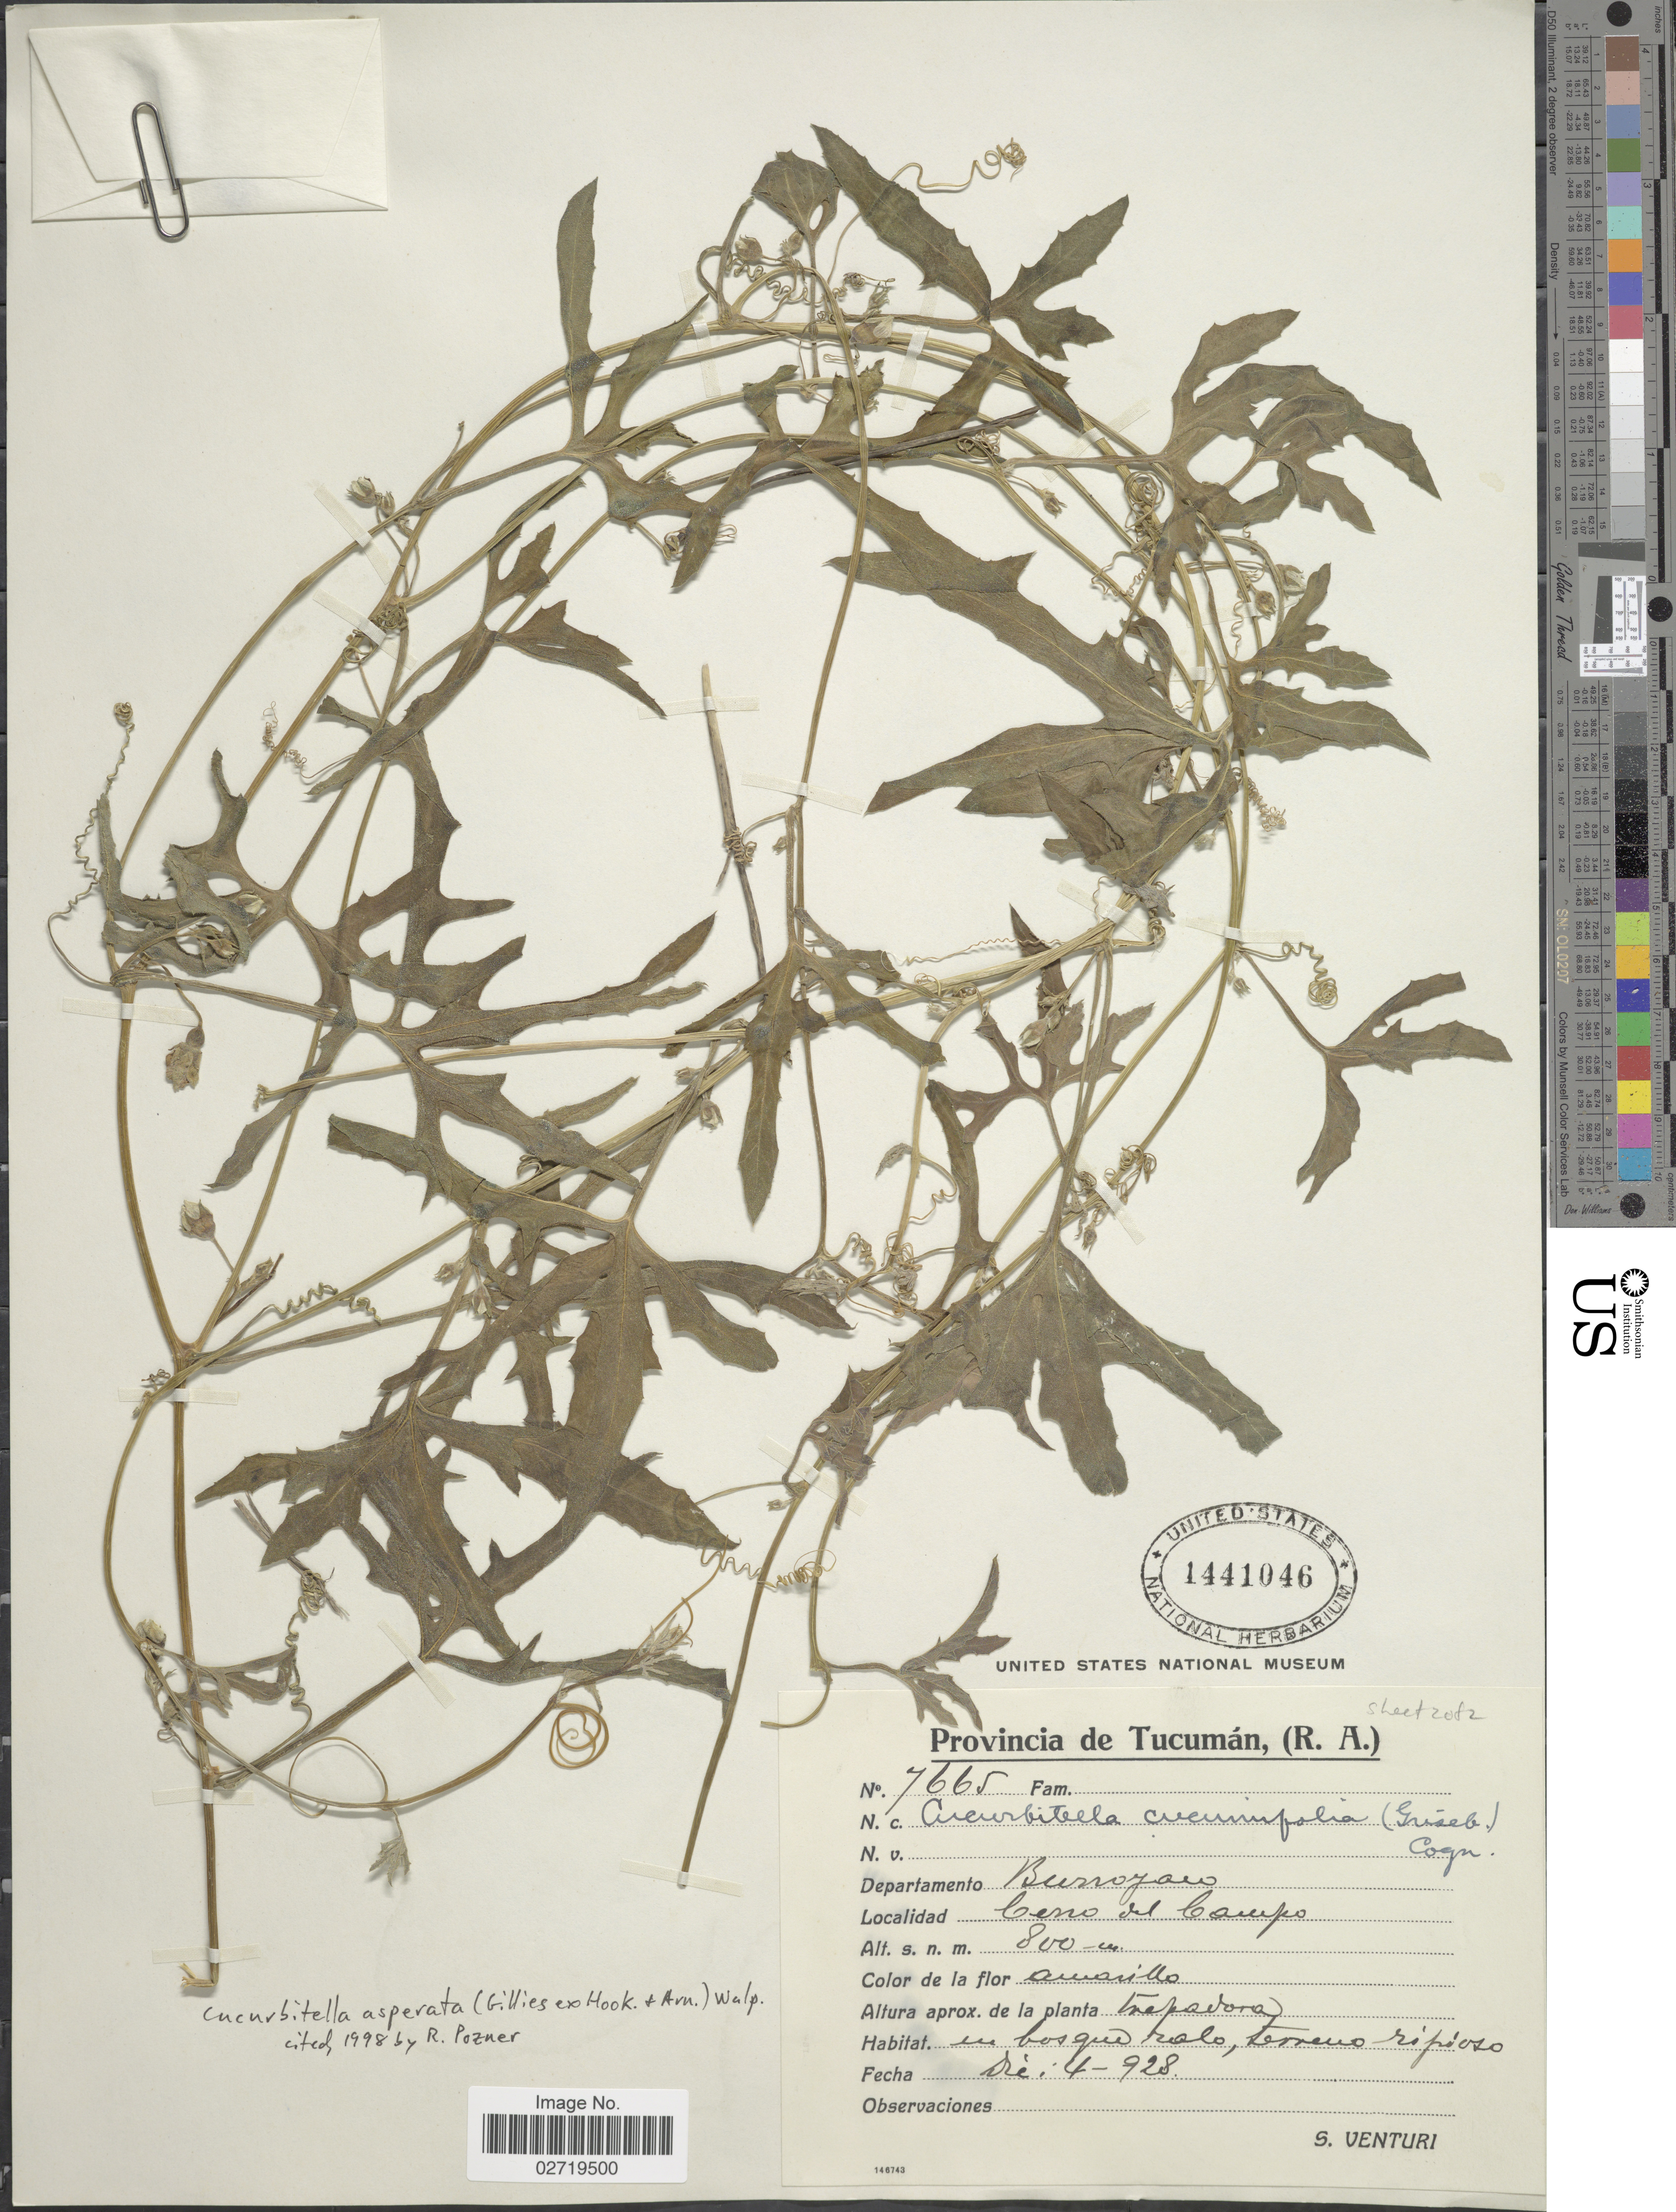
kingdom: Plantae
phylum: Tracheophyta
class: Magnoliopsida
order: Cucurbitales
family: Cucurbitaceae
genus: Cucurbitella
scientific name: Cucurbitella asperata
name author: (Gillies ex Hook. & Arn.) Walp.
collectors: S. Venturi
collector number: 7665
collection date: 1928-12-04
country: Argentina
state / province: Tucuman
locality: Provincia de Tucuman, (R.A.), Departamento Burroyaco, Cerro del Campo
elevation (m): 800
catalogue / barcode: US 1441046